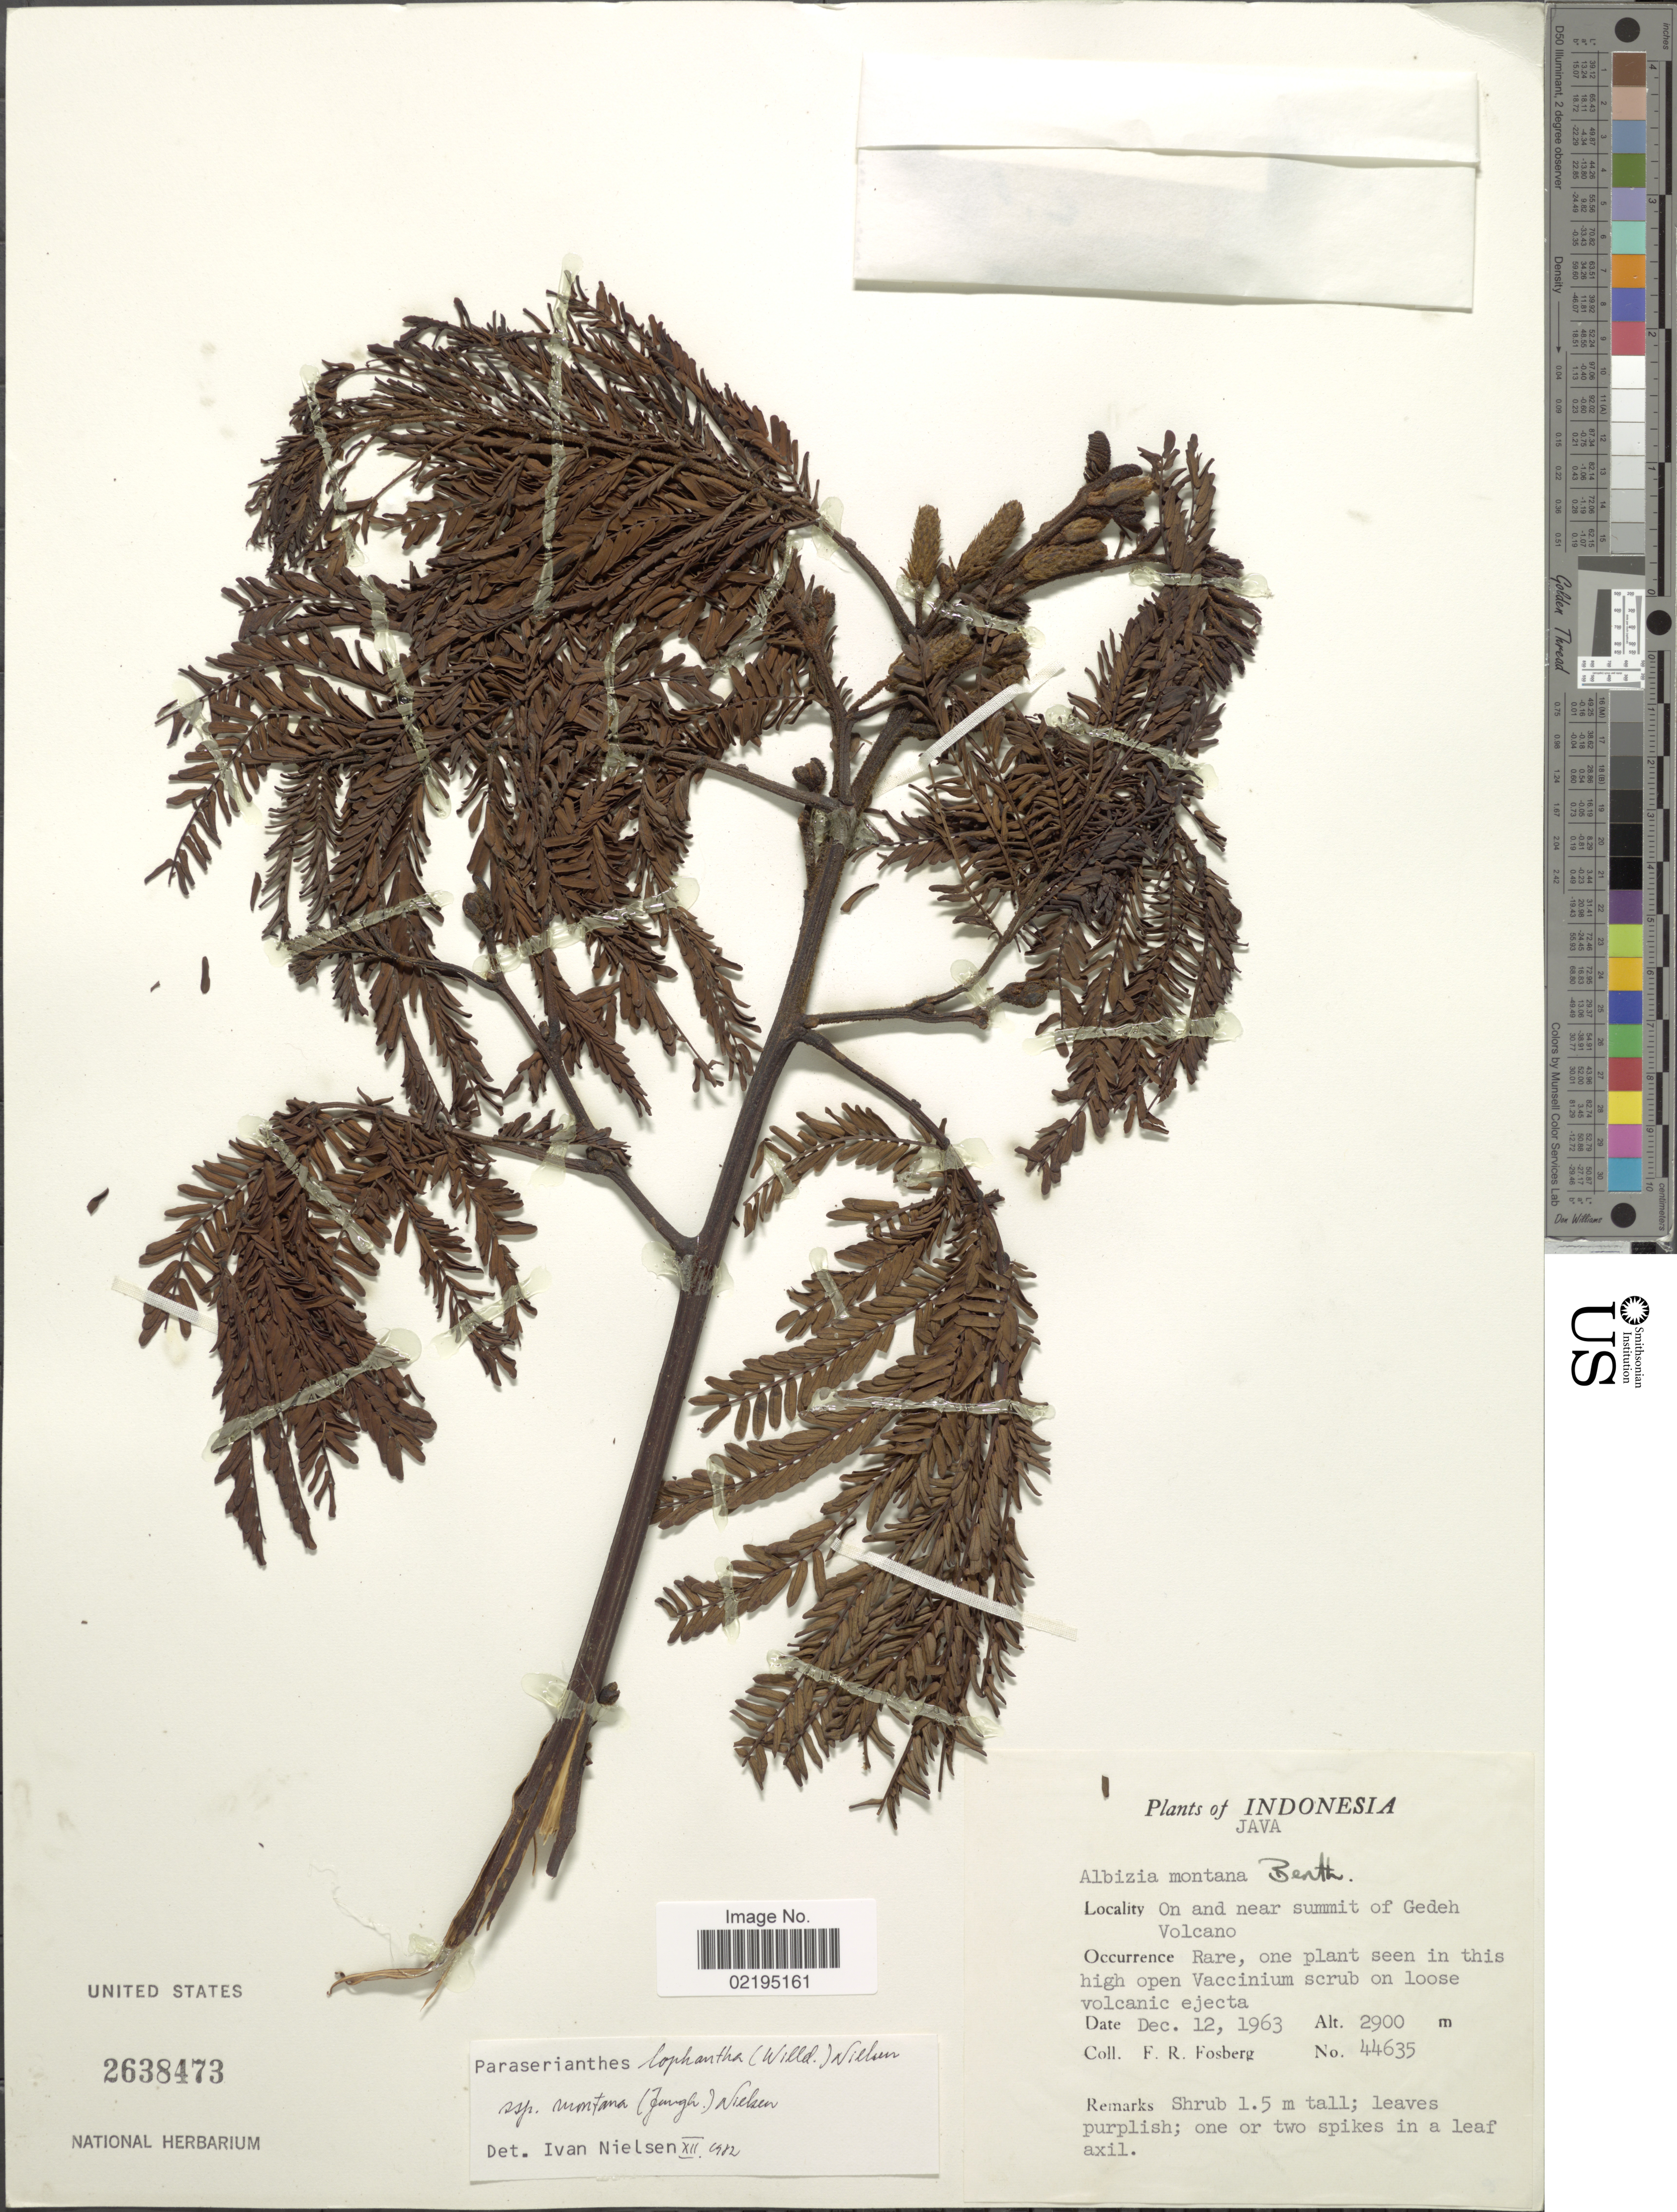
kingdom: Plantae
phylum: Tracheophyta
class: Magnoliopsida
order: Fabales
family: Fabaceae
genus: Albizia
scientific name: Albizia montana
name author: Benth.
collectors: F. R. Fosberg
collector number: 44635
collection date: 1963-12-12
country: Indonesia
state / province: Java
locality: On and near summit of Gedeh Volcano.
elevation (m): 2900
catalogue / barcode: US 2638473